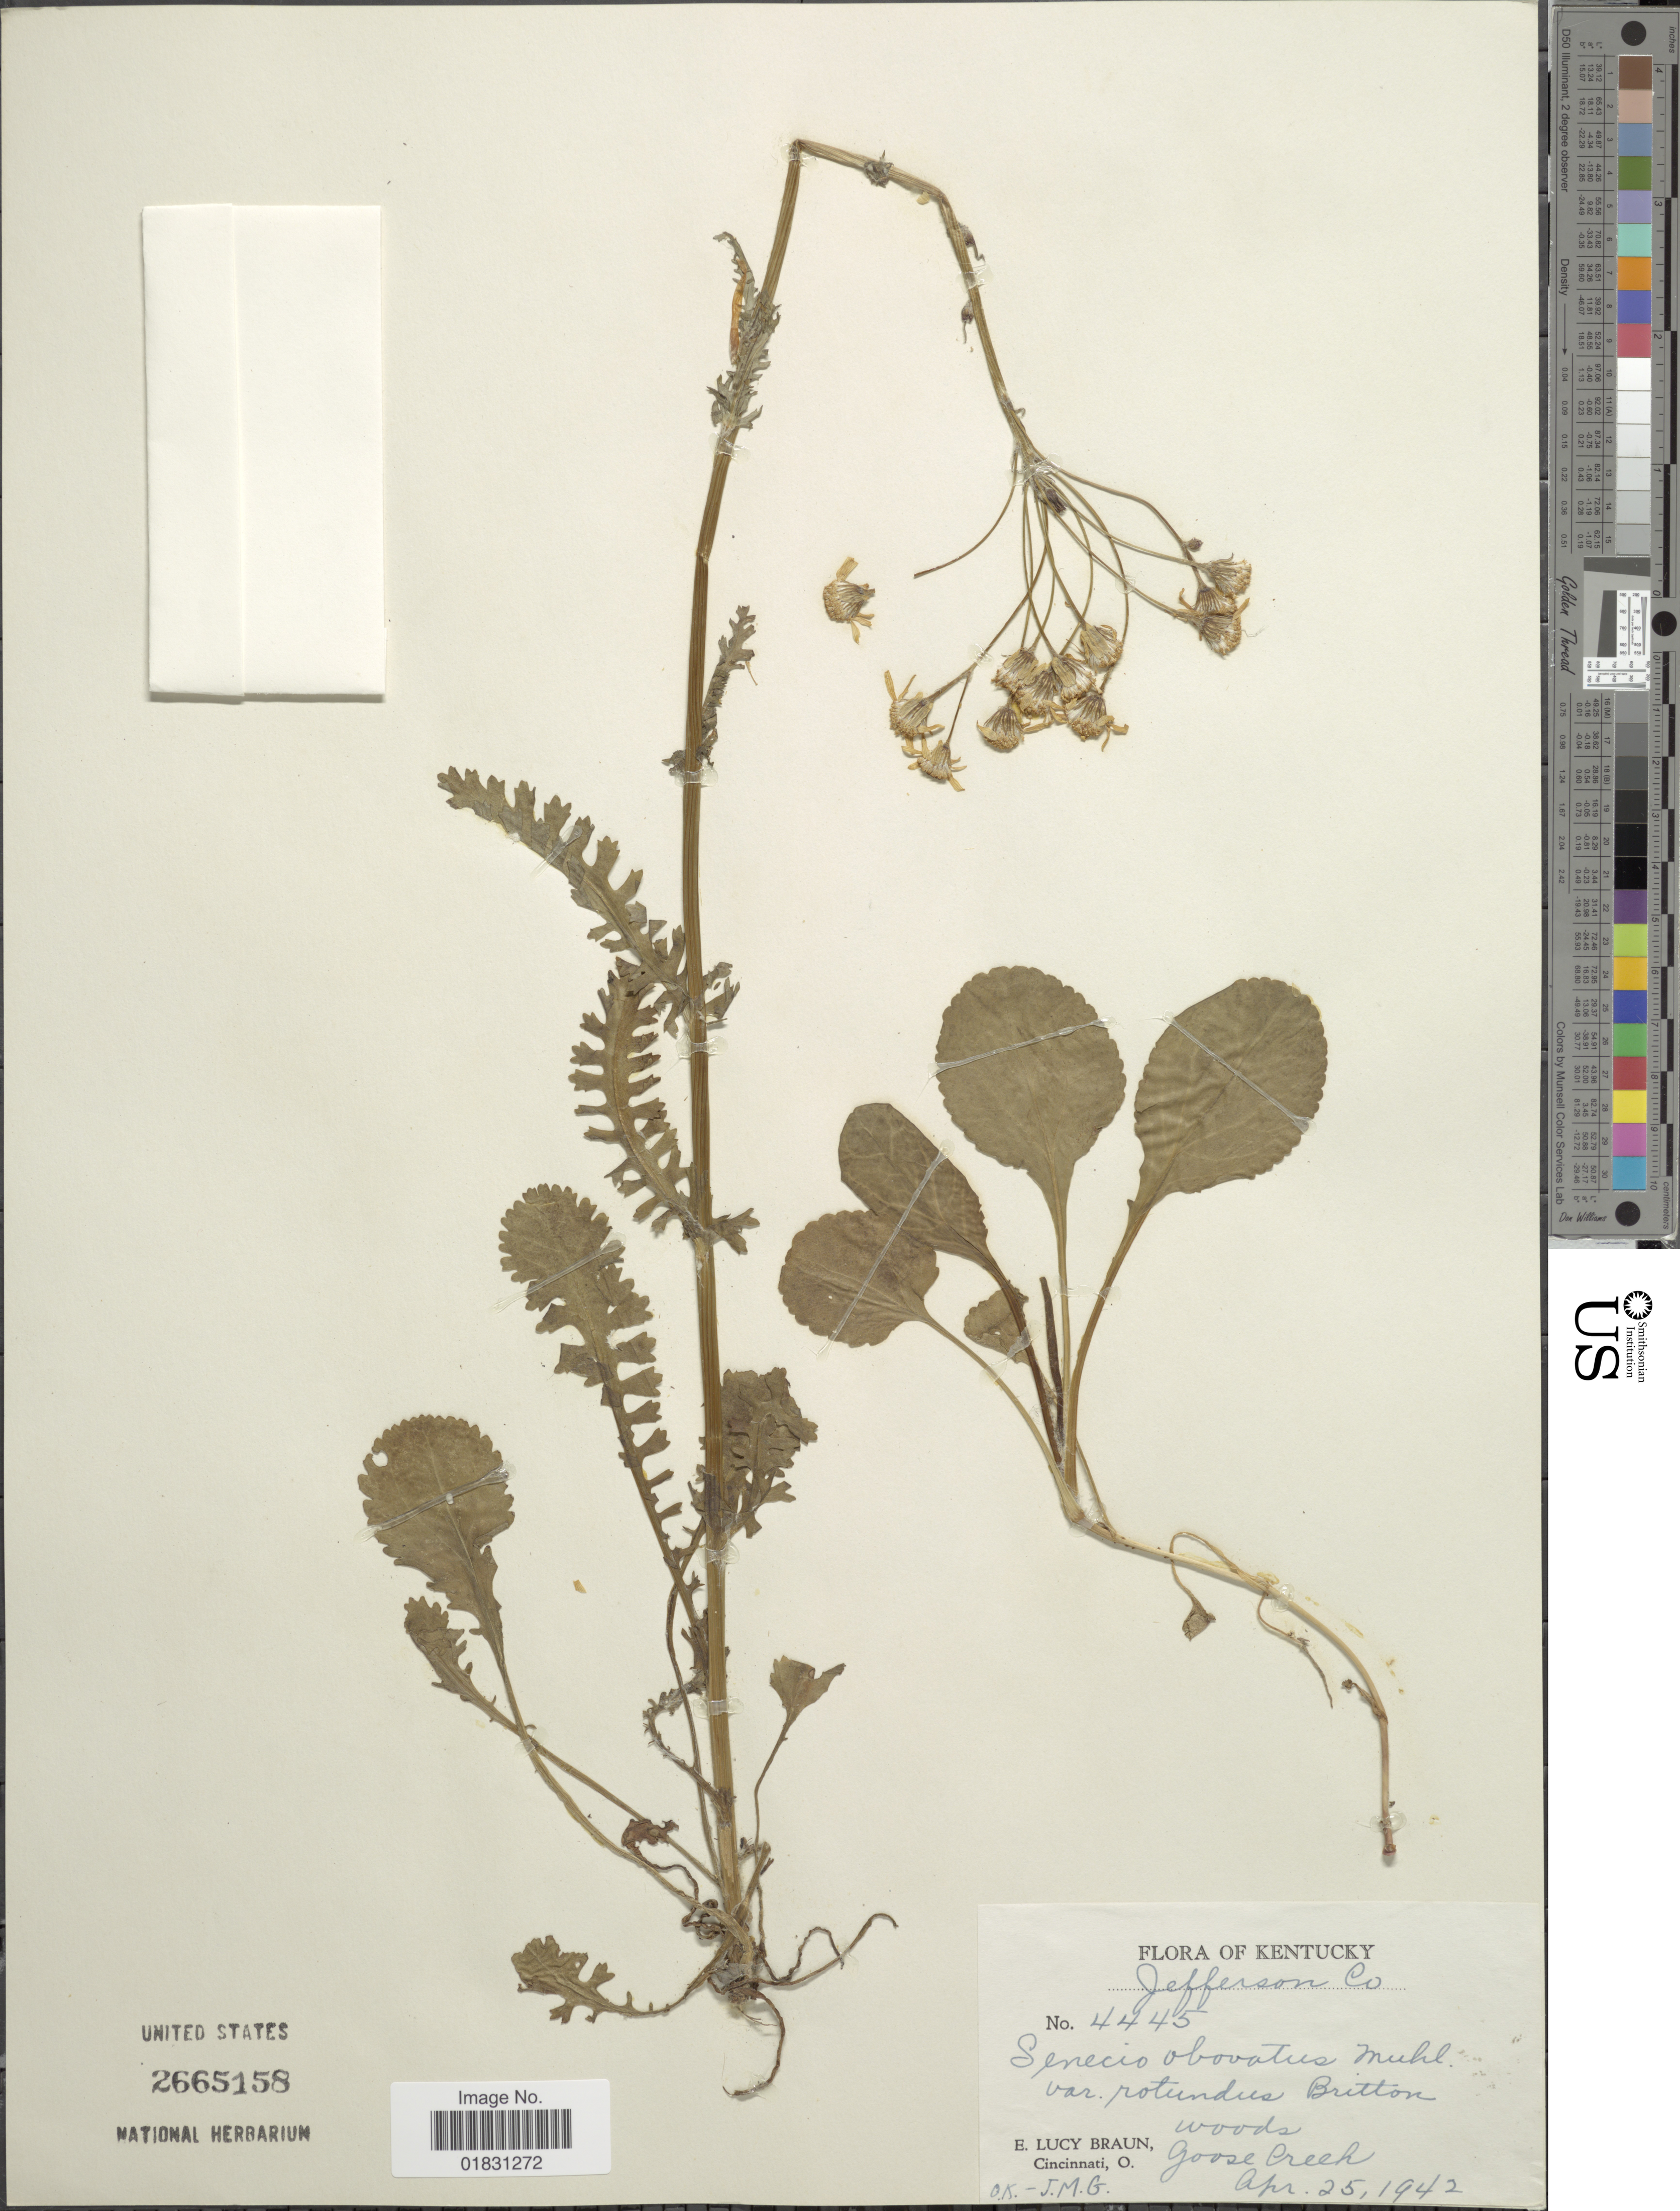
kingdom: Plantae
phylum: Tracheophyta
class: Magnoliopsida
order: Asterales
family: Asteraceae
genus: Packera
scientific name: Packera obovata var. rotundus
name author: Britton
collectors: E. L. Braun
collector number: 4445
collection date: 1942-04-25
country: United States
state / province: Kentucky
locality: Jefferson Co, woods Goose Creek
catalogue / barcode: US 2665158